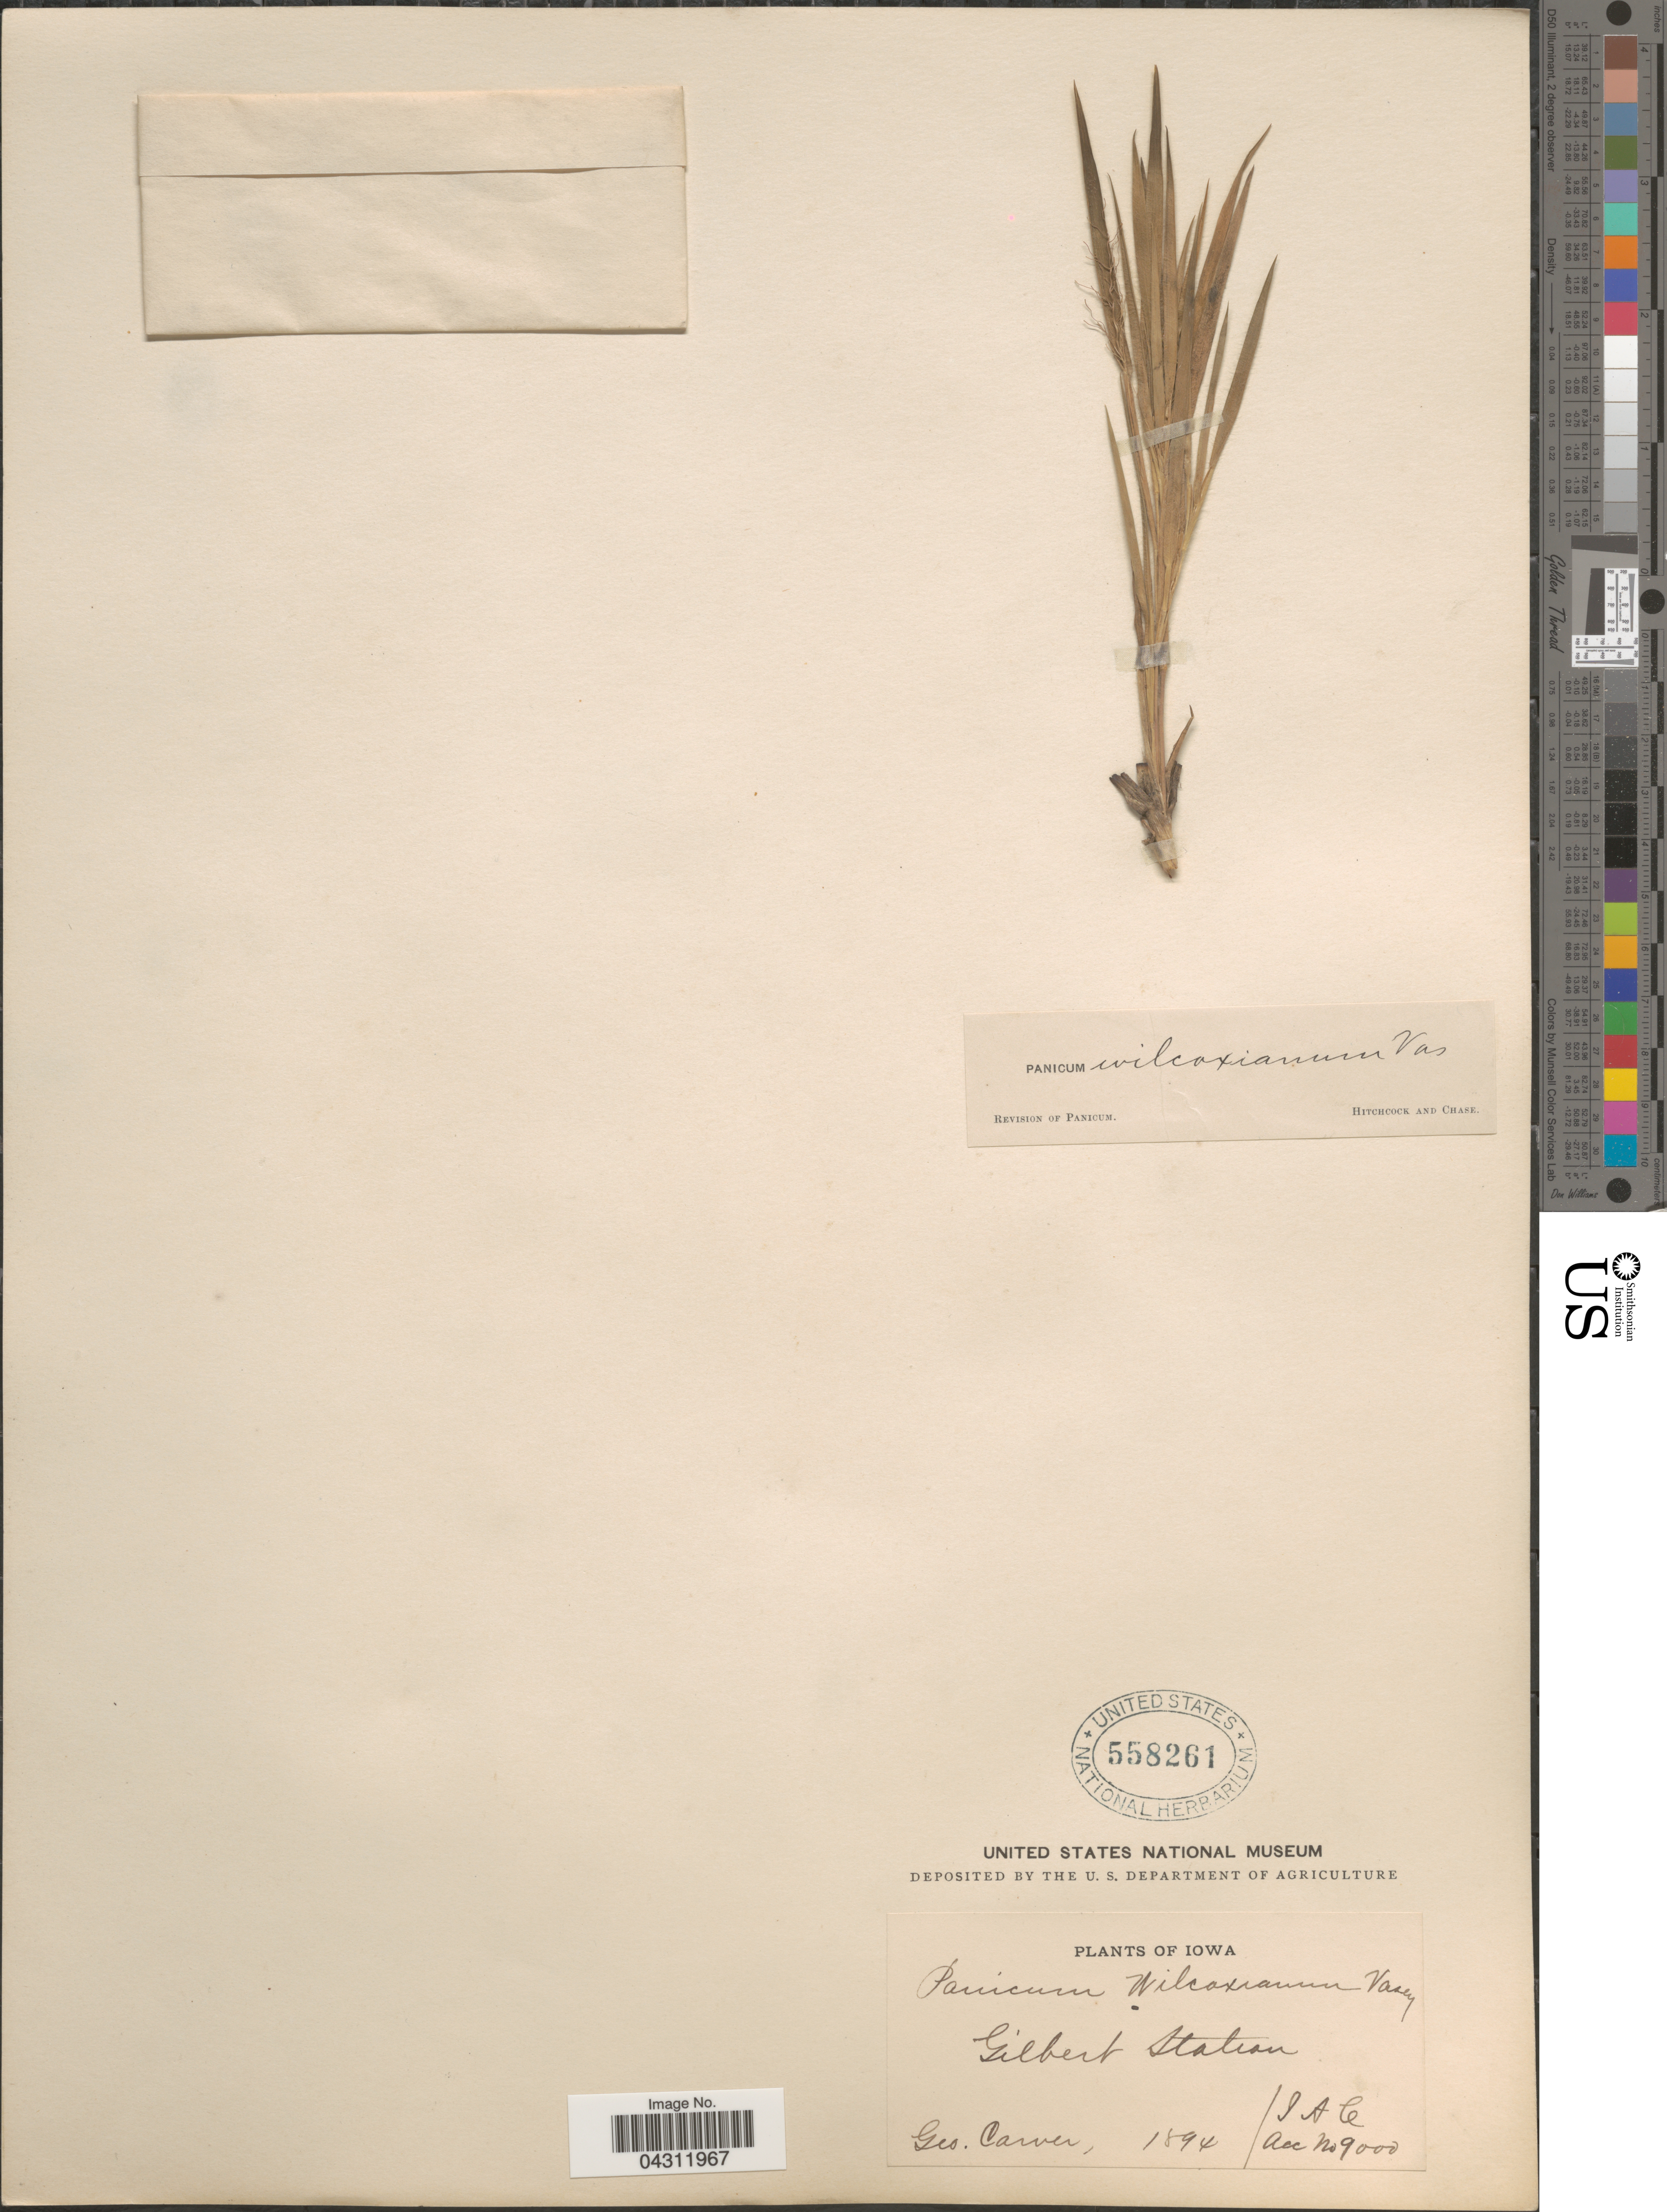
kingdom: Plantae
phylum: Tracheophyta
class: Liliopsida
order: Poales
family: Poaceae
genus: Dichanthelium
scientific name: Dichanthelium wilcoxianum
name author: Freckmann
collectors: G. Carver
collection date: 1894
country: United States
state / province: Iowa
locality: Gilbert Station.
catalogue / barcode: US 558261